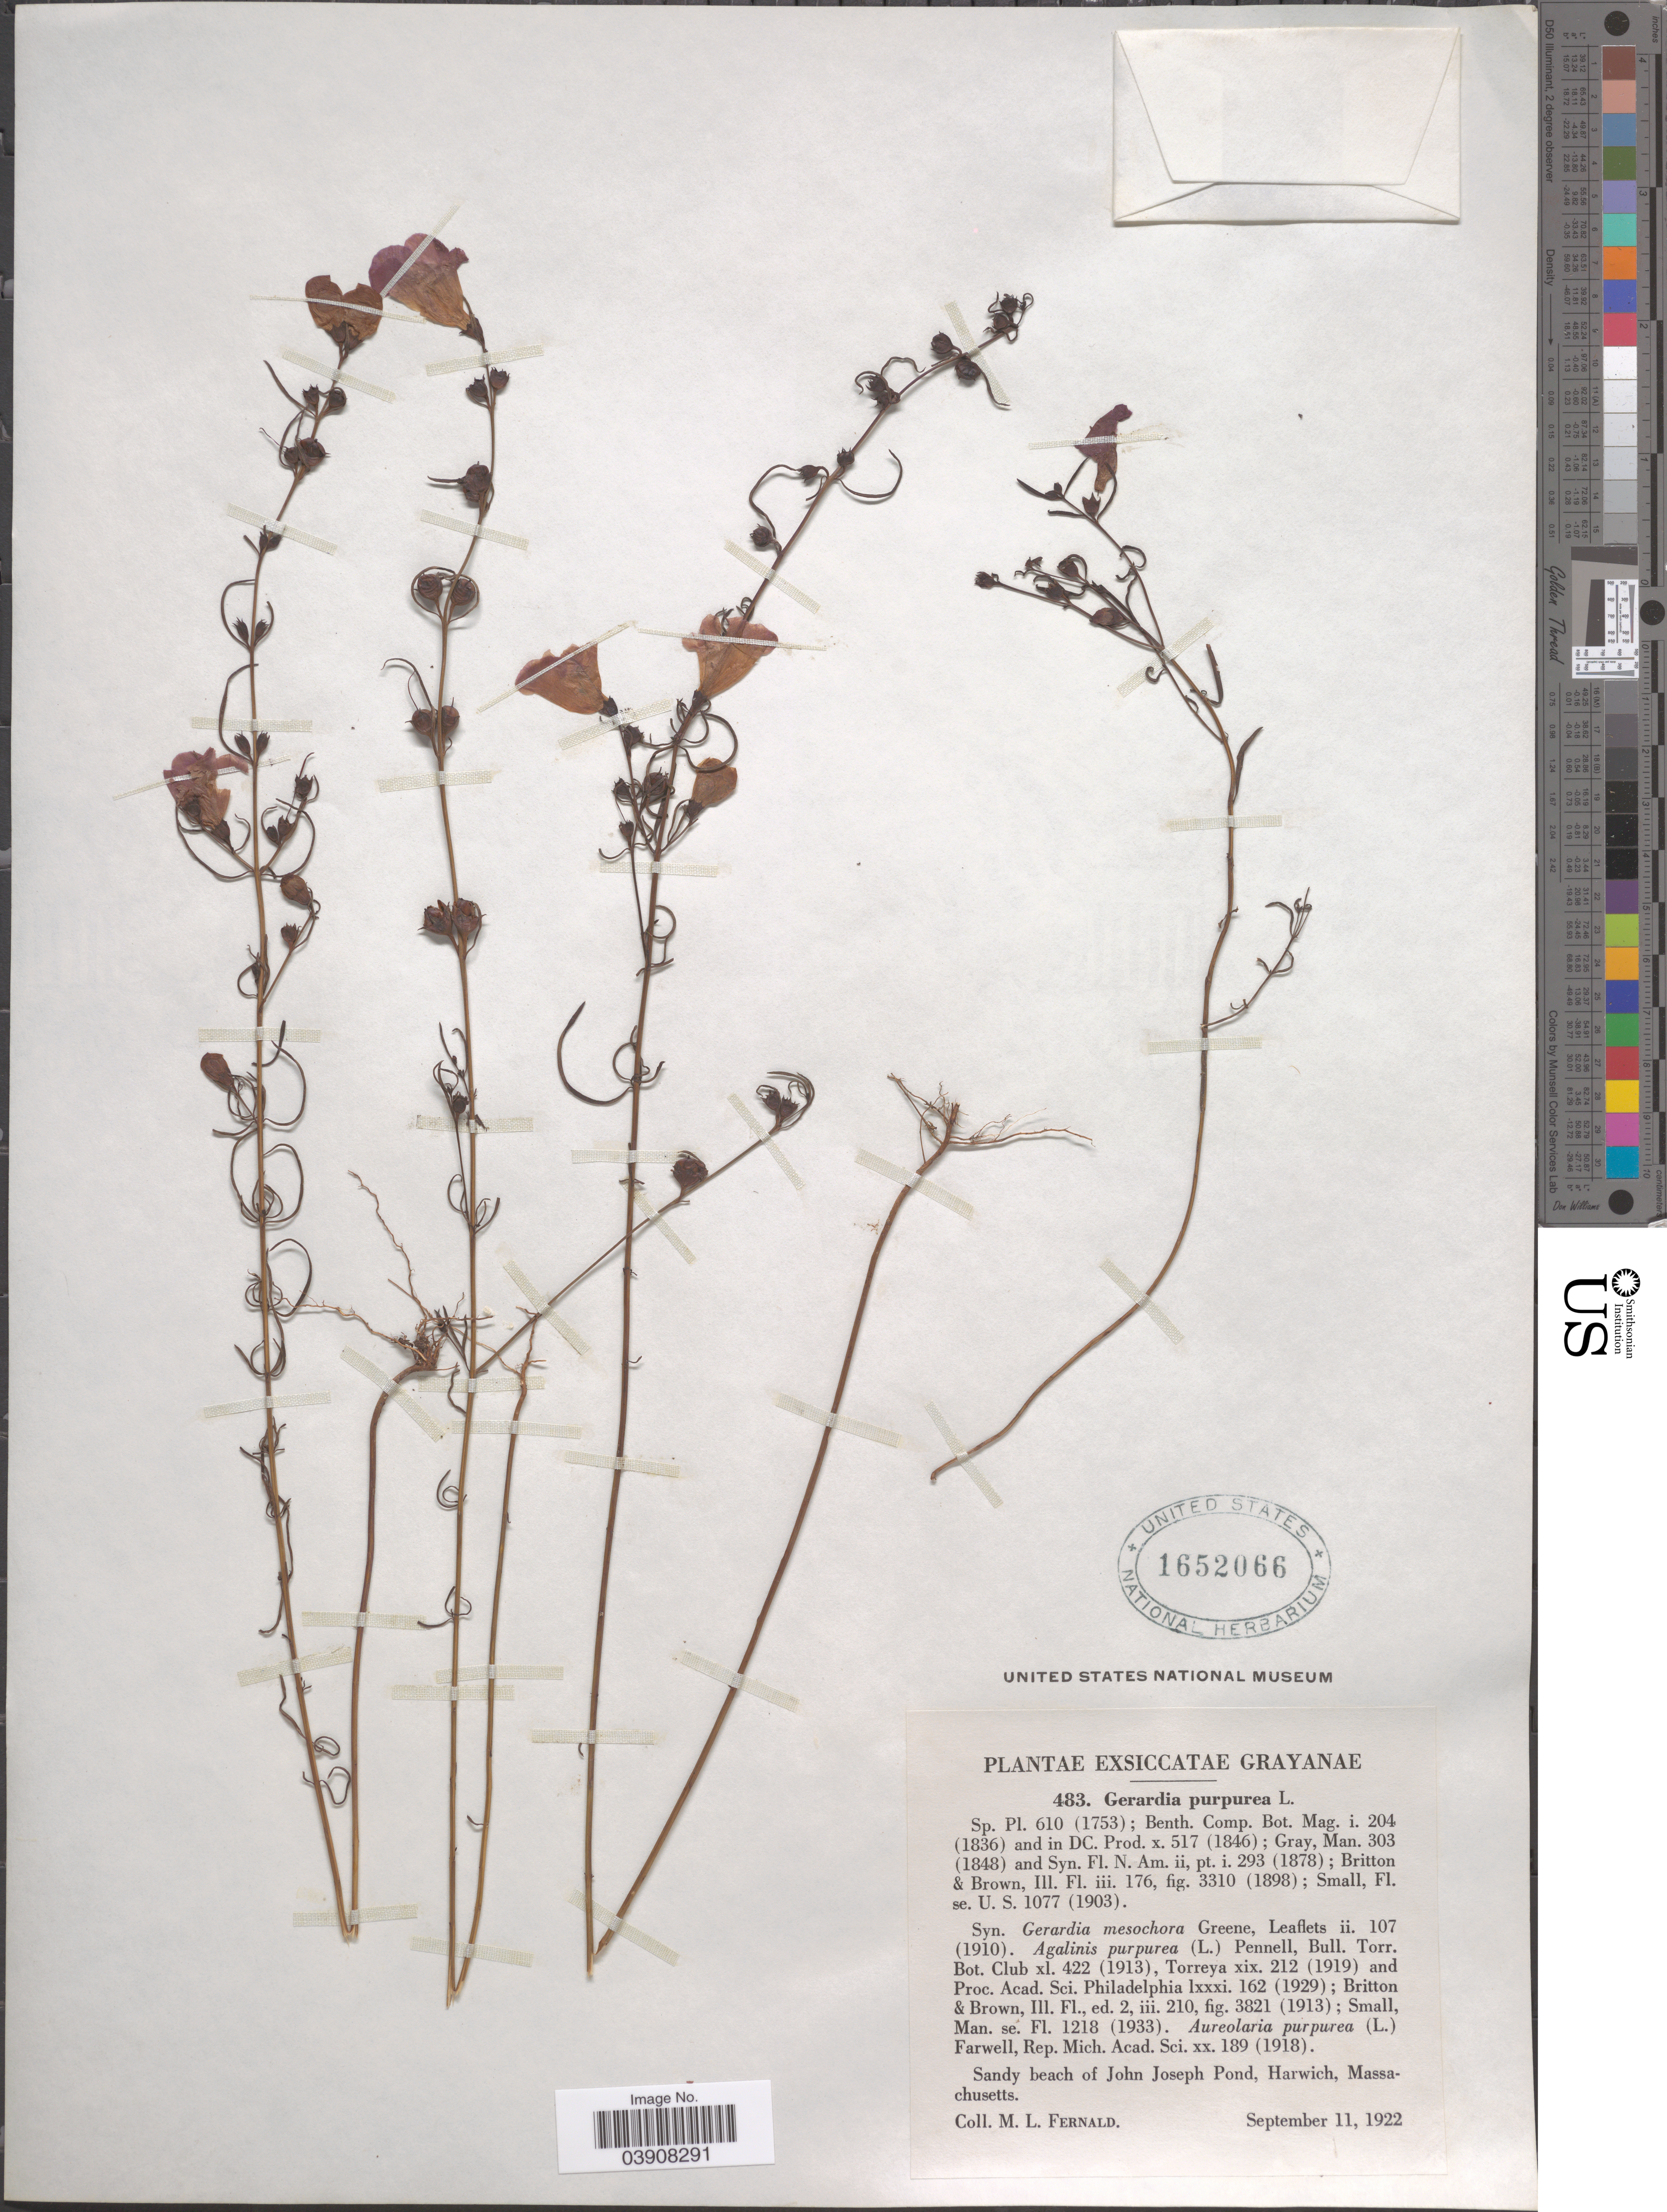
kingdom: Plantae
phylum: Tracheophyta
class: Magnoliopsida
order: Lamiales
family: Orobanchaceae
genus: Agalinis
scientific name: Agalinis purpurea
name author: (L.) Pennell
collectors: M. L. Fernald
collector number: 483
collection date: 1922-09-11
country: United States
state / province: Massachusetts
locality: Sandy beach of John Joseph Pond, Harwich.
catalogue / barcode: US 1652066